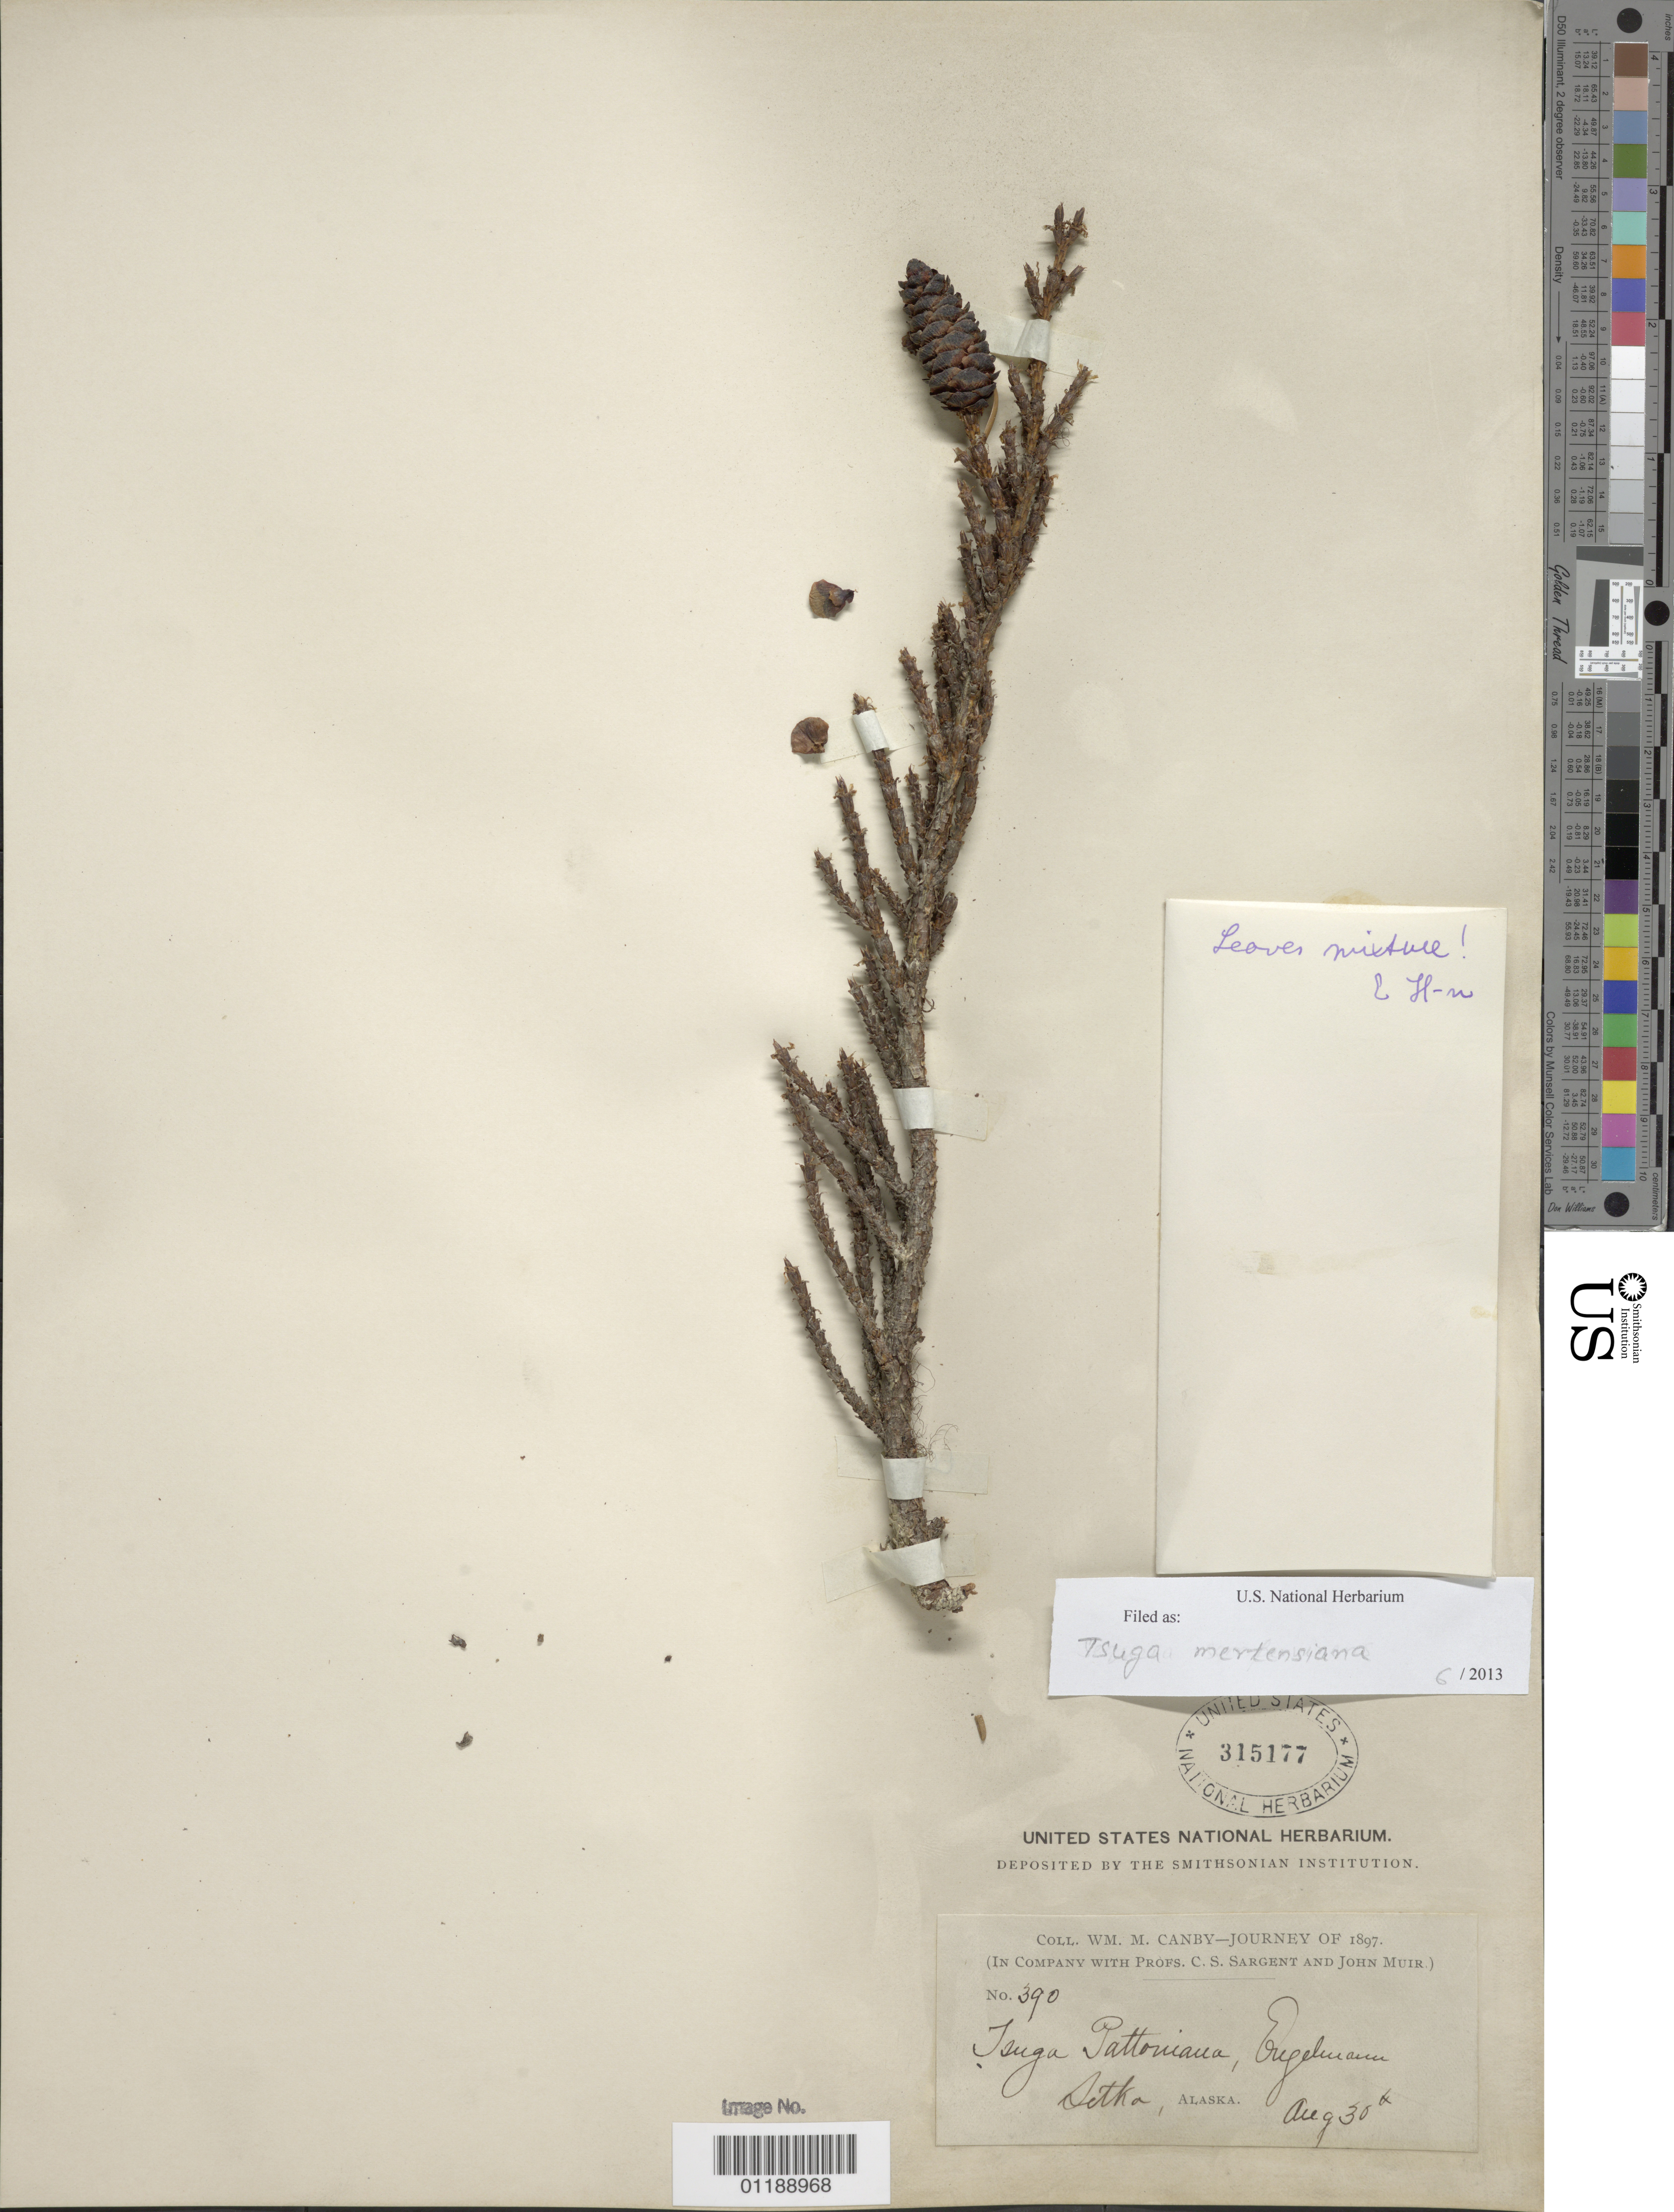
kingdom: Plantae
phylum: Tracheophyta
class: Pinopsida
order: Pinales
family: Pinaceae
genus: Tsuga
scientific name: Tsuga mertensiana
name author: (Bong.) Carrière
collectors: W. M. Canby, C. S. Sargent & J. Muir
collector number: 390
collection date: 1897-08-30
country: United States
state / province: Alaska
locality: Sitka.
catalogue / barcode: US 315177